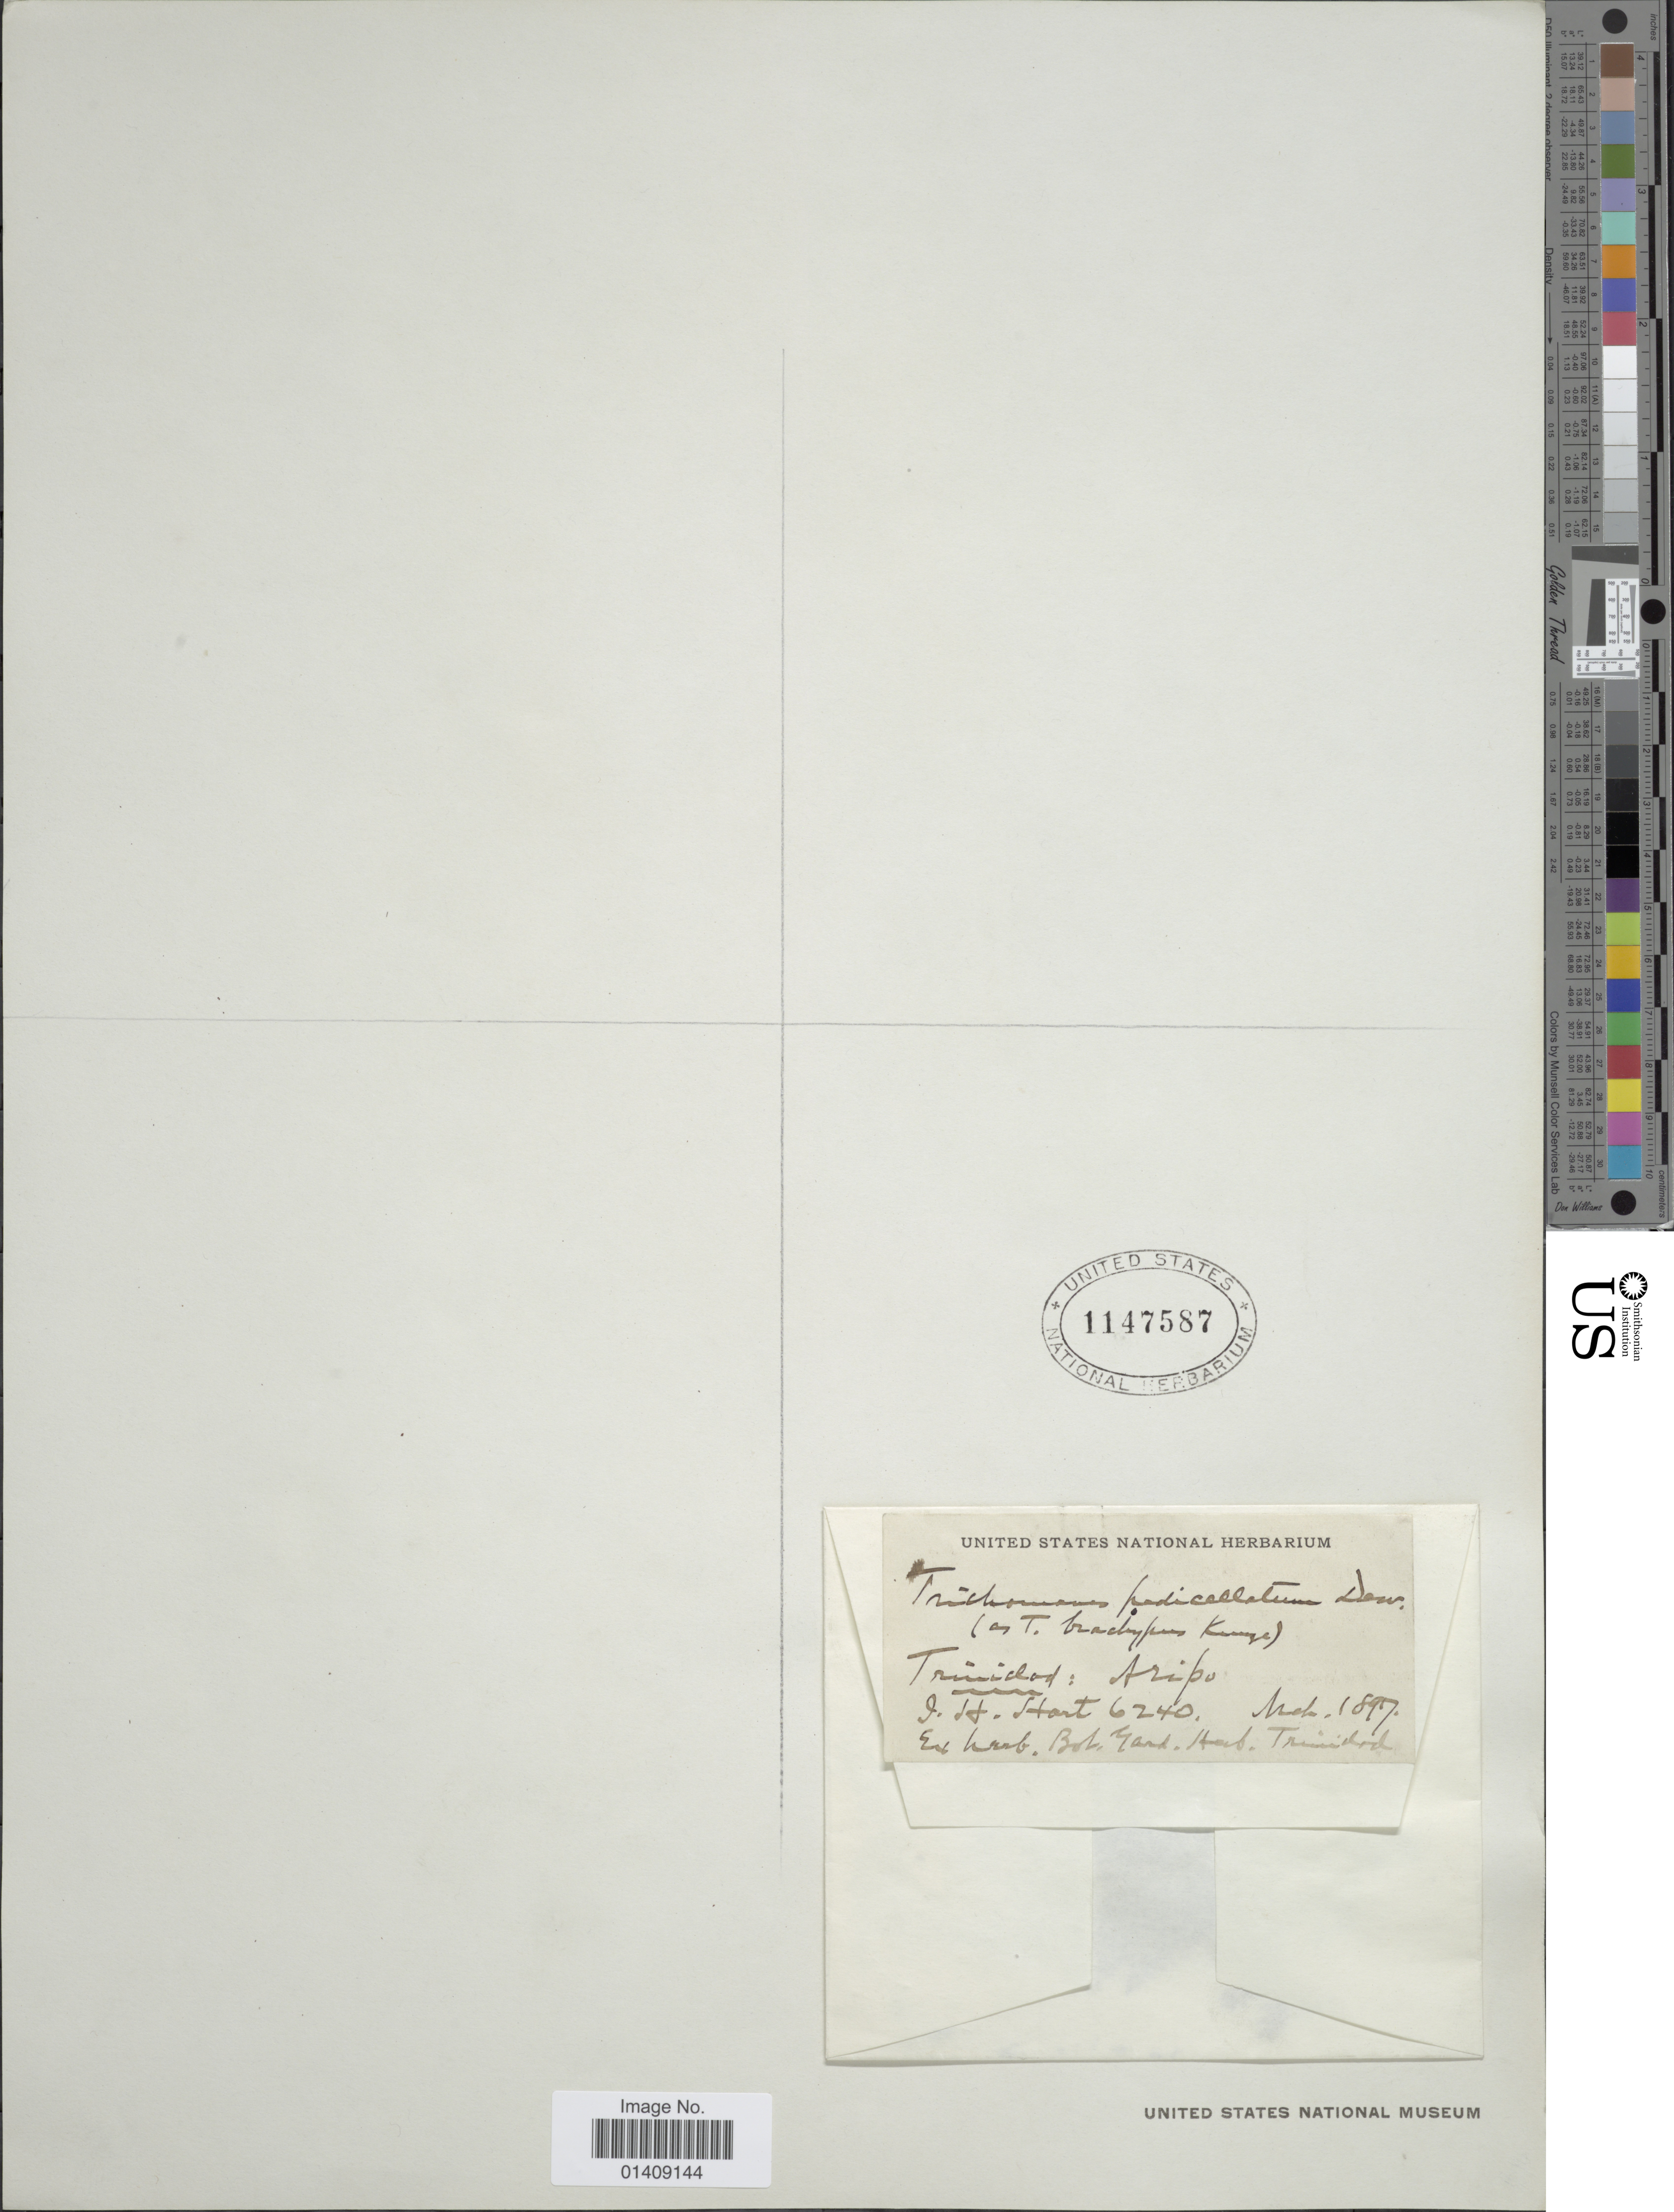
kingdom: Plantae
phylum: Tracheophyta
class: Polypodiopsida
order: Hymenophyllales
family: Hymenophyllaceae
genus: Trichomanes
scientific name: Trichomanes pedicellatum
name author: Desv.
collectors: J. H. Hart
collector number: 6240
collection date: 1897-03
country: Trinidad and Tobago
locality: Aripo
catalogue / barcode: US 1147587